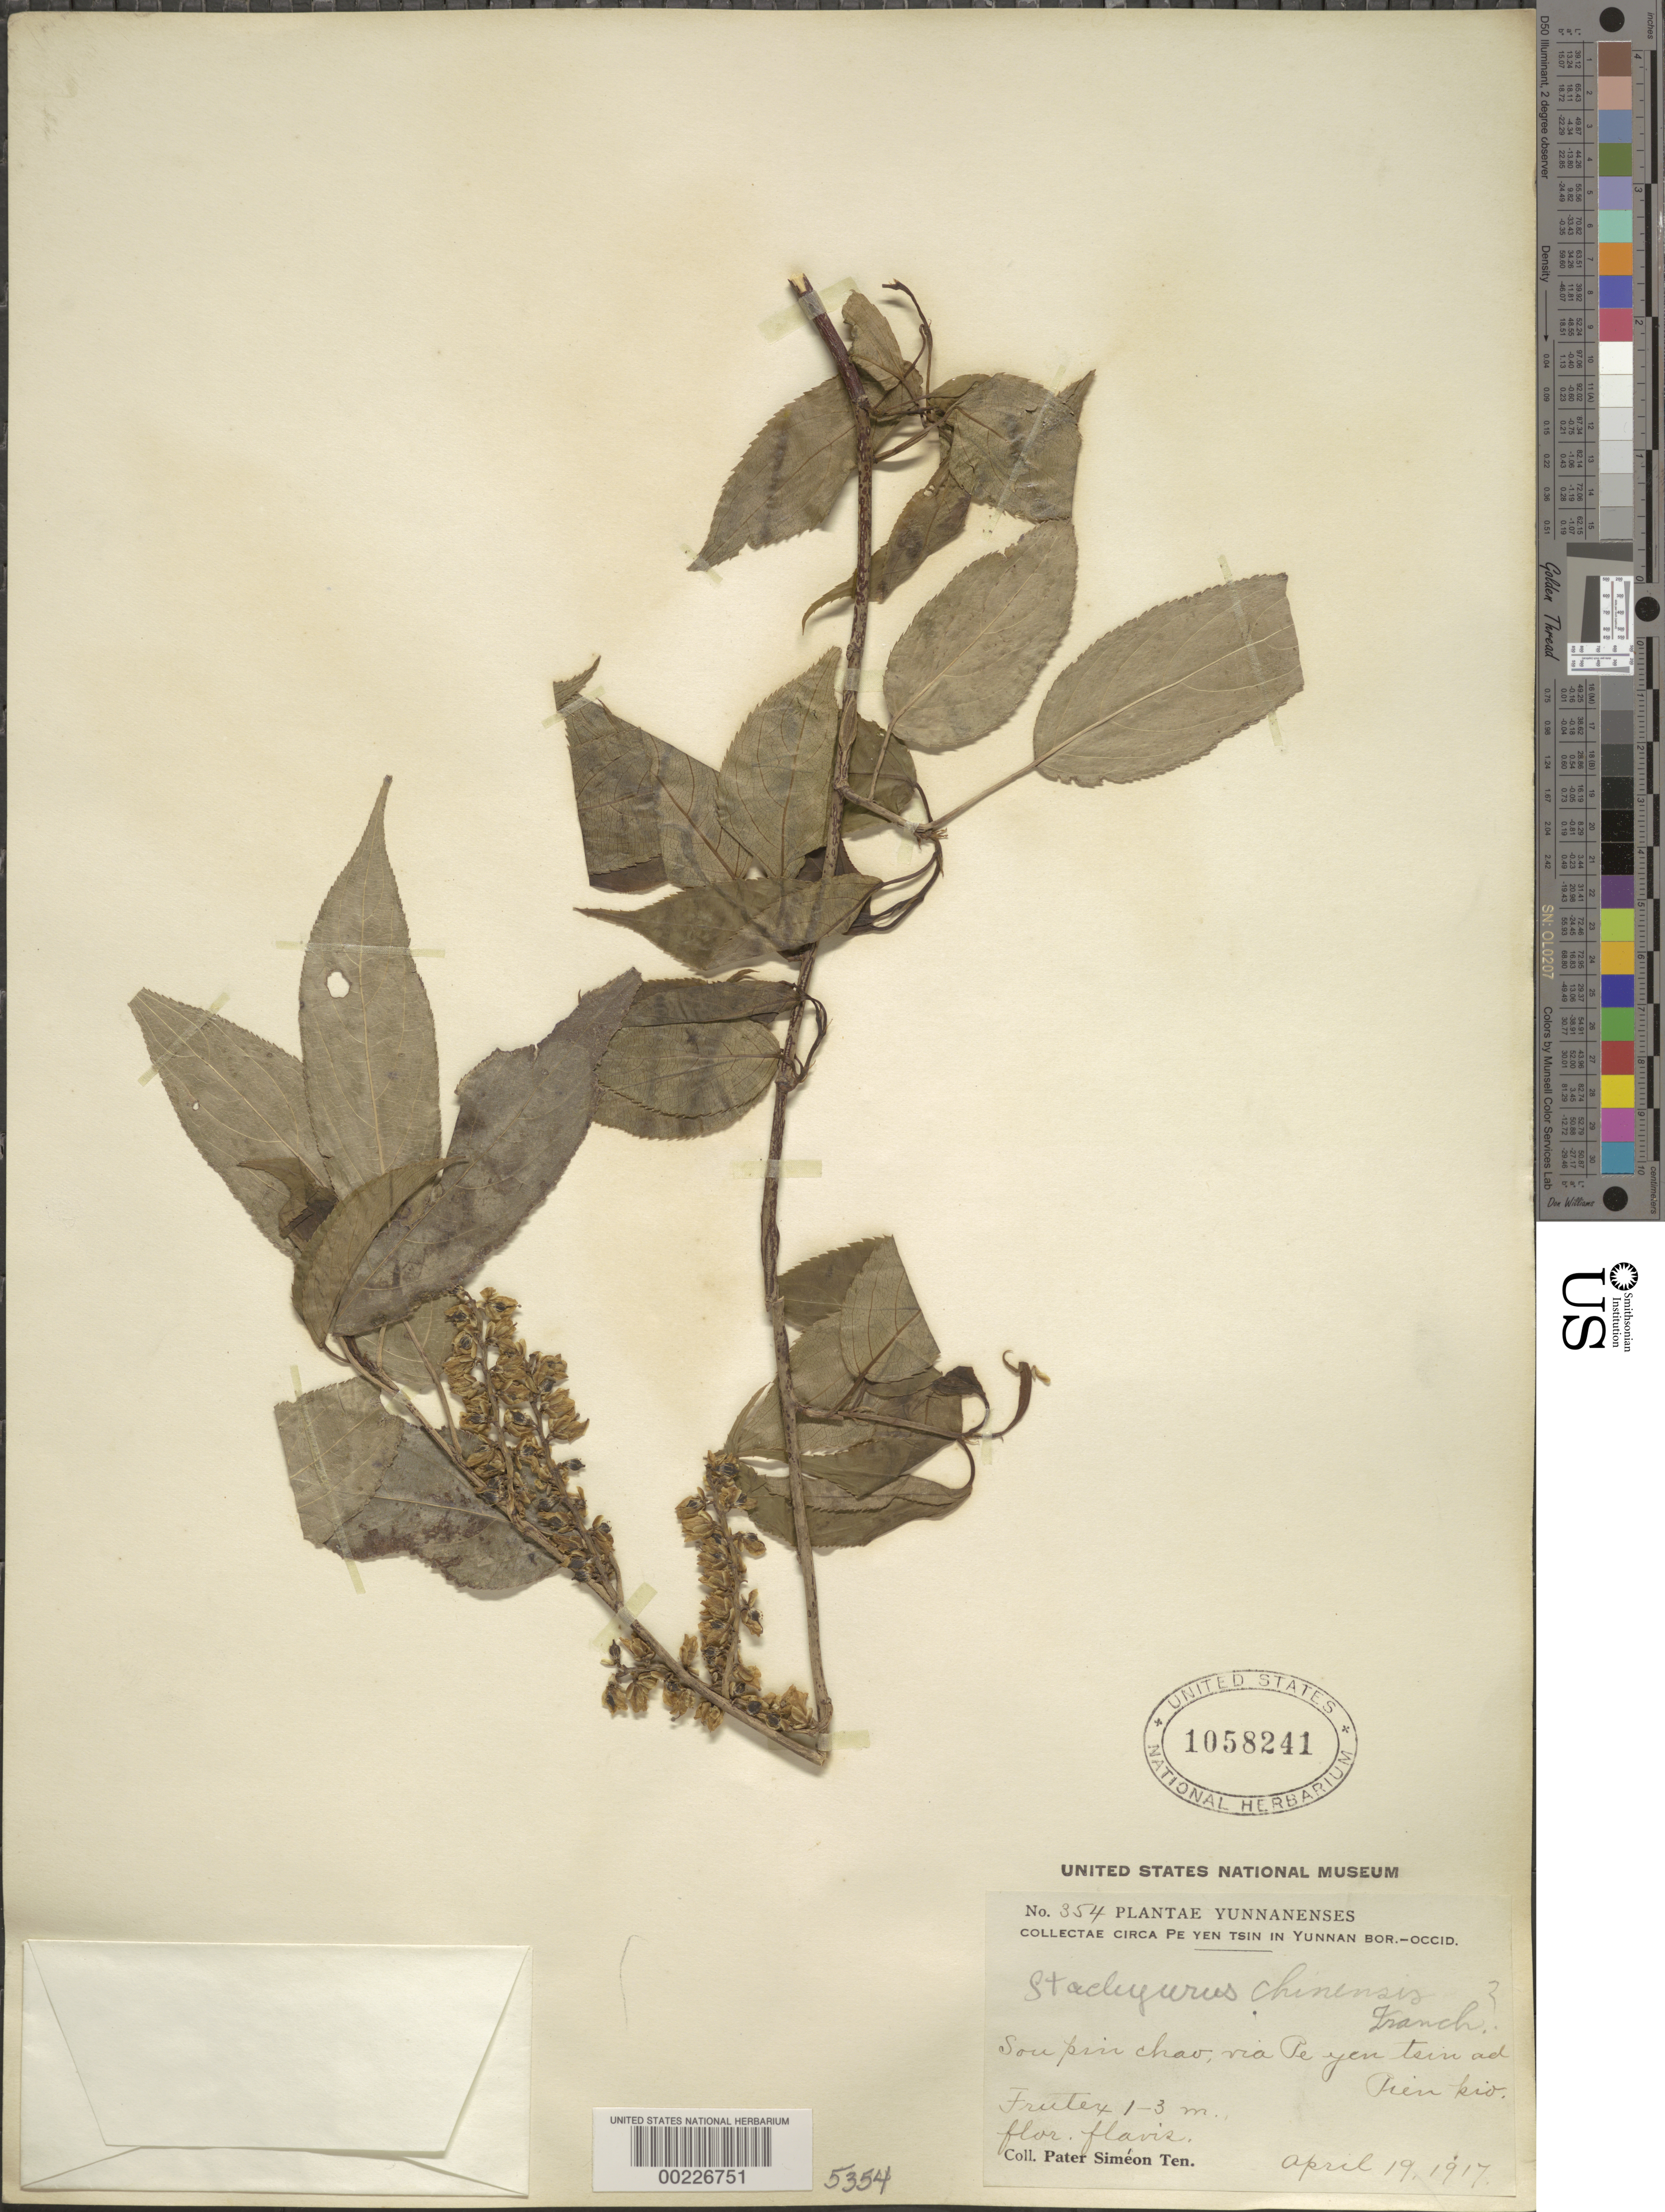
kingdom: Plantae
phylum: Tracheophyta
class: Magnoliopsida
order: Crossosomatales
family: Stachyuraceae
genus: Stachyurus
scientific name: Stachyurus chinensis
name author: Franch.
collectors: P. S. Ten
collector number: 354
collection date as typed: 19 Apr 1917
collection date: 1917-04-19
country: China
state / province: Yunnan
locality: Sou pin chao, via pe yen tsin and pien kio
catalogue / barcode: US 1058241